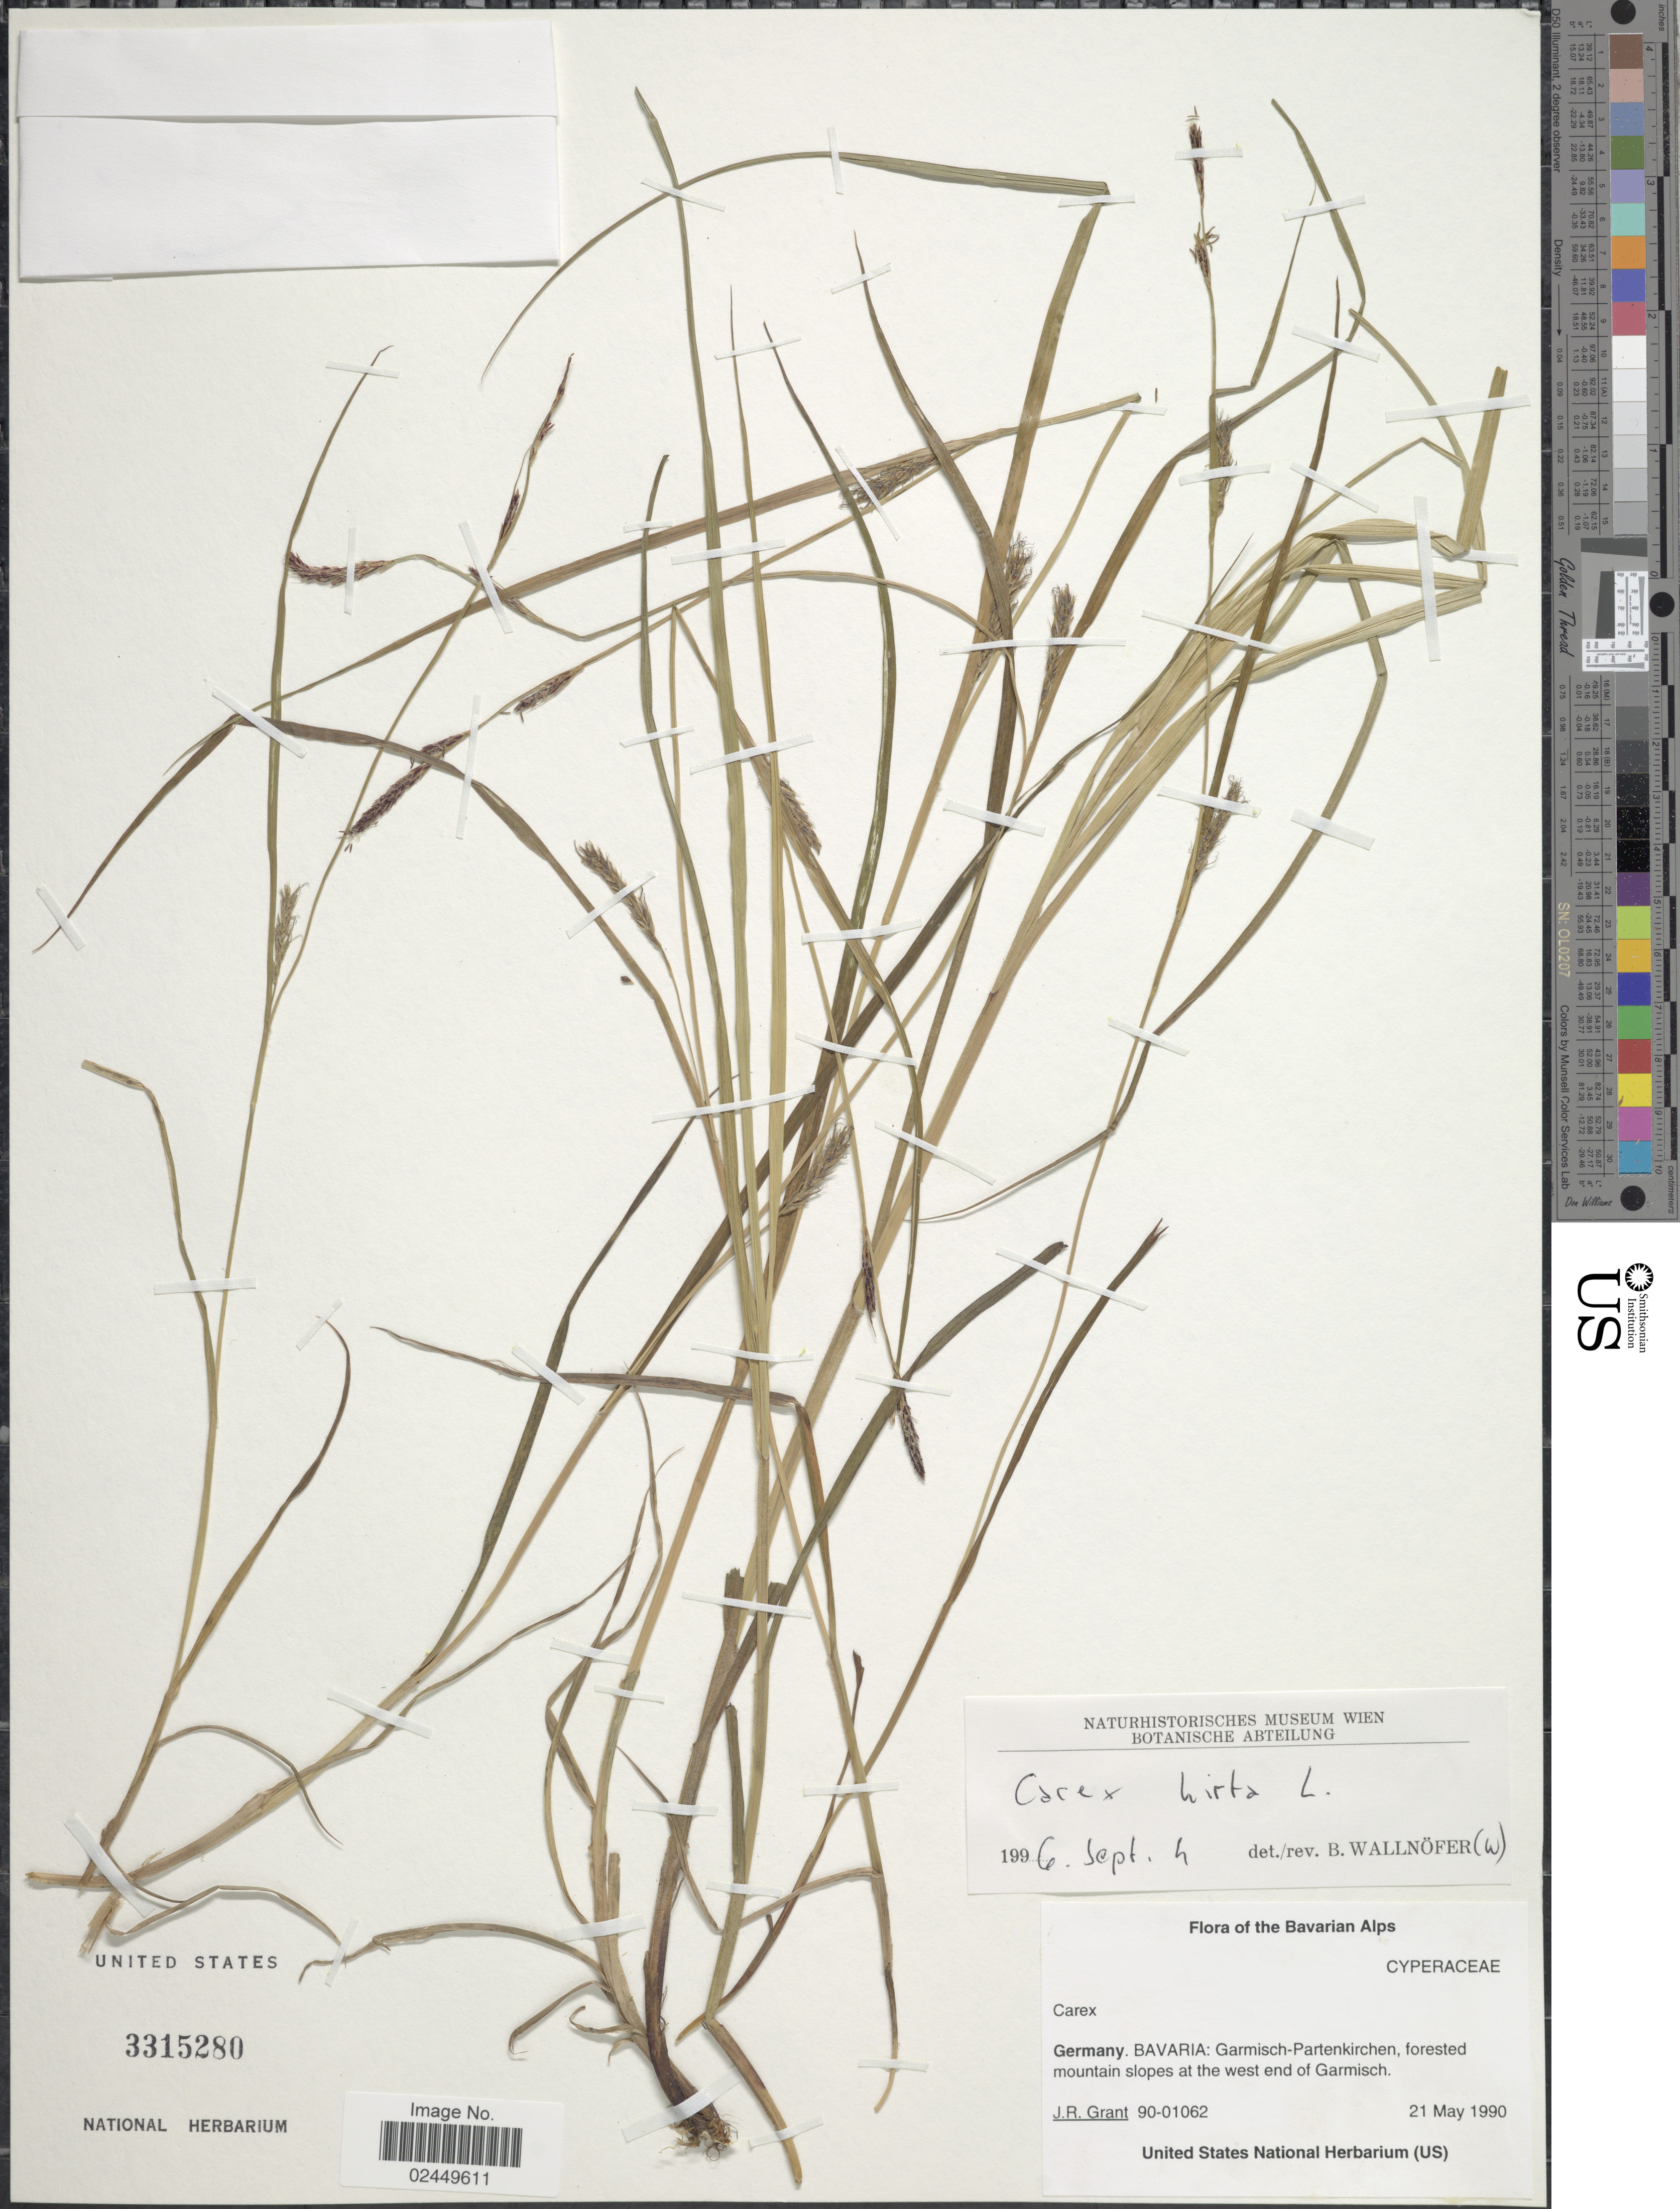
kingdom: Plantae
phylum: Tracheophyta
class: Liliopsida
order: Poales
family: Cyperaceae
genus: Carex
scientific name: Carex hirta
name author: L.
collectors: J. Grant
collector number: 90-01062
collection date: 1990-05-21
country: Germany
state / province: Bayern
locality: Germany, Bavaria: Garmisch-Partemkirchen, forested mountaimn slopes, at the west end of Garmisch.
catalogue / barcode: US 3315280